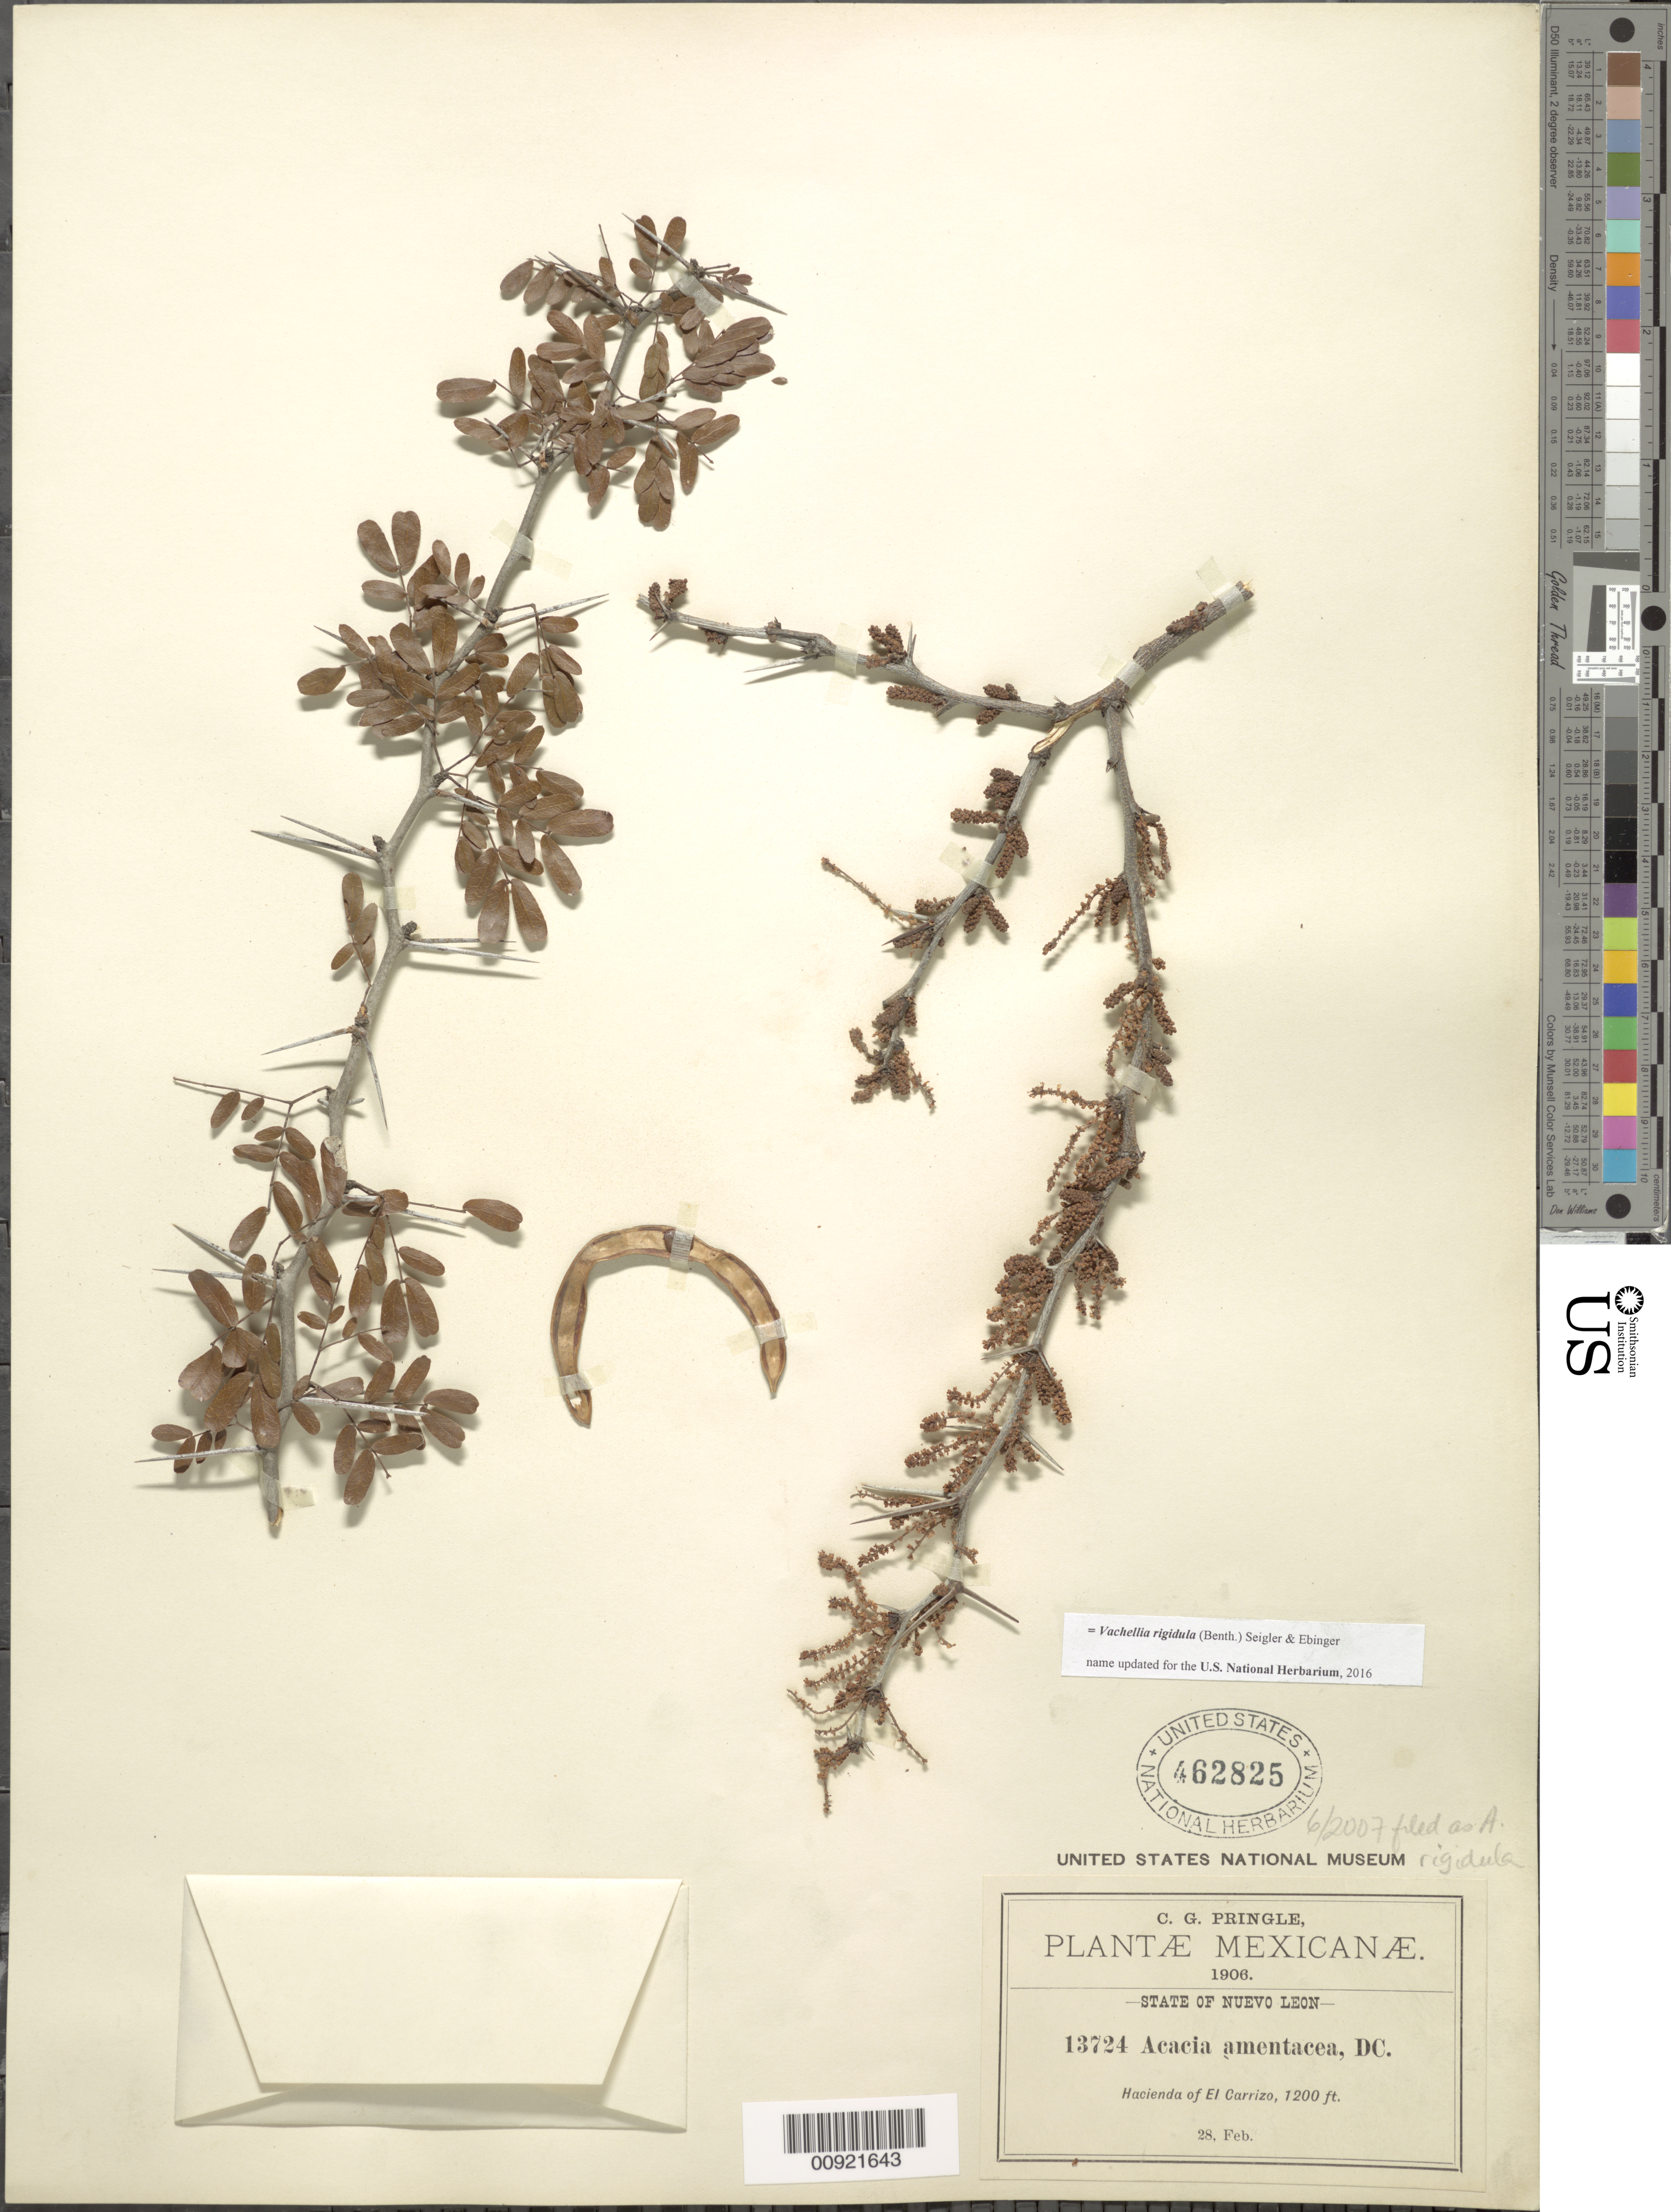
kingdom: Plantae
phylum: Tracheophyta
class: Magnoliopsida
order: Fabales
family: Fabaceae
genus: Vachellia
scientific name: Vachellia rigidula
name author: (Benth.) Seigler & Ebinger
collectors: C. G. Pringle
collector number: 13724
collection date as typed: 28 Feb 1906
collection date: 1906-02-28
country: Mexico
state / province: Nuevo León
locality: Hacienda of El Carrizo, State of Nuevo León.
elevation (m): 366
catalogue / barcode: US 462825